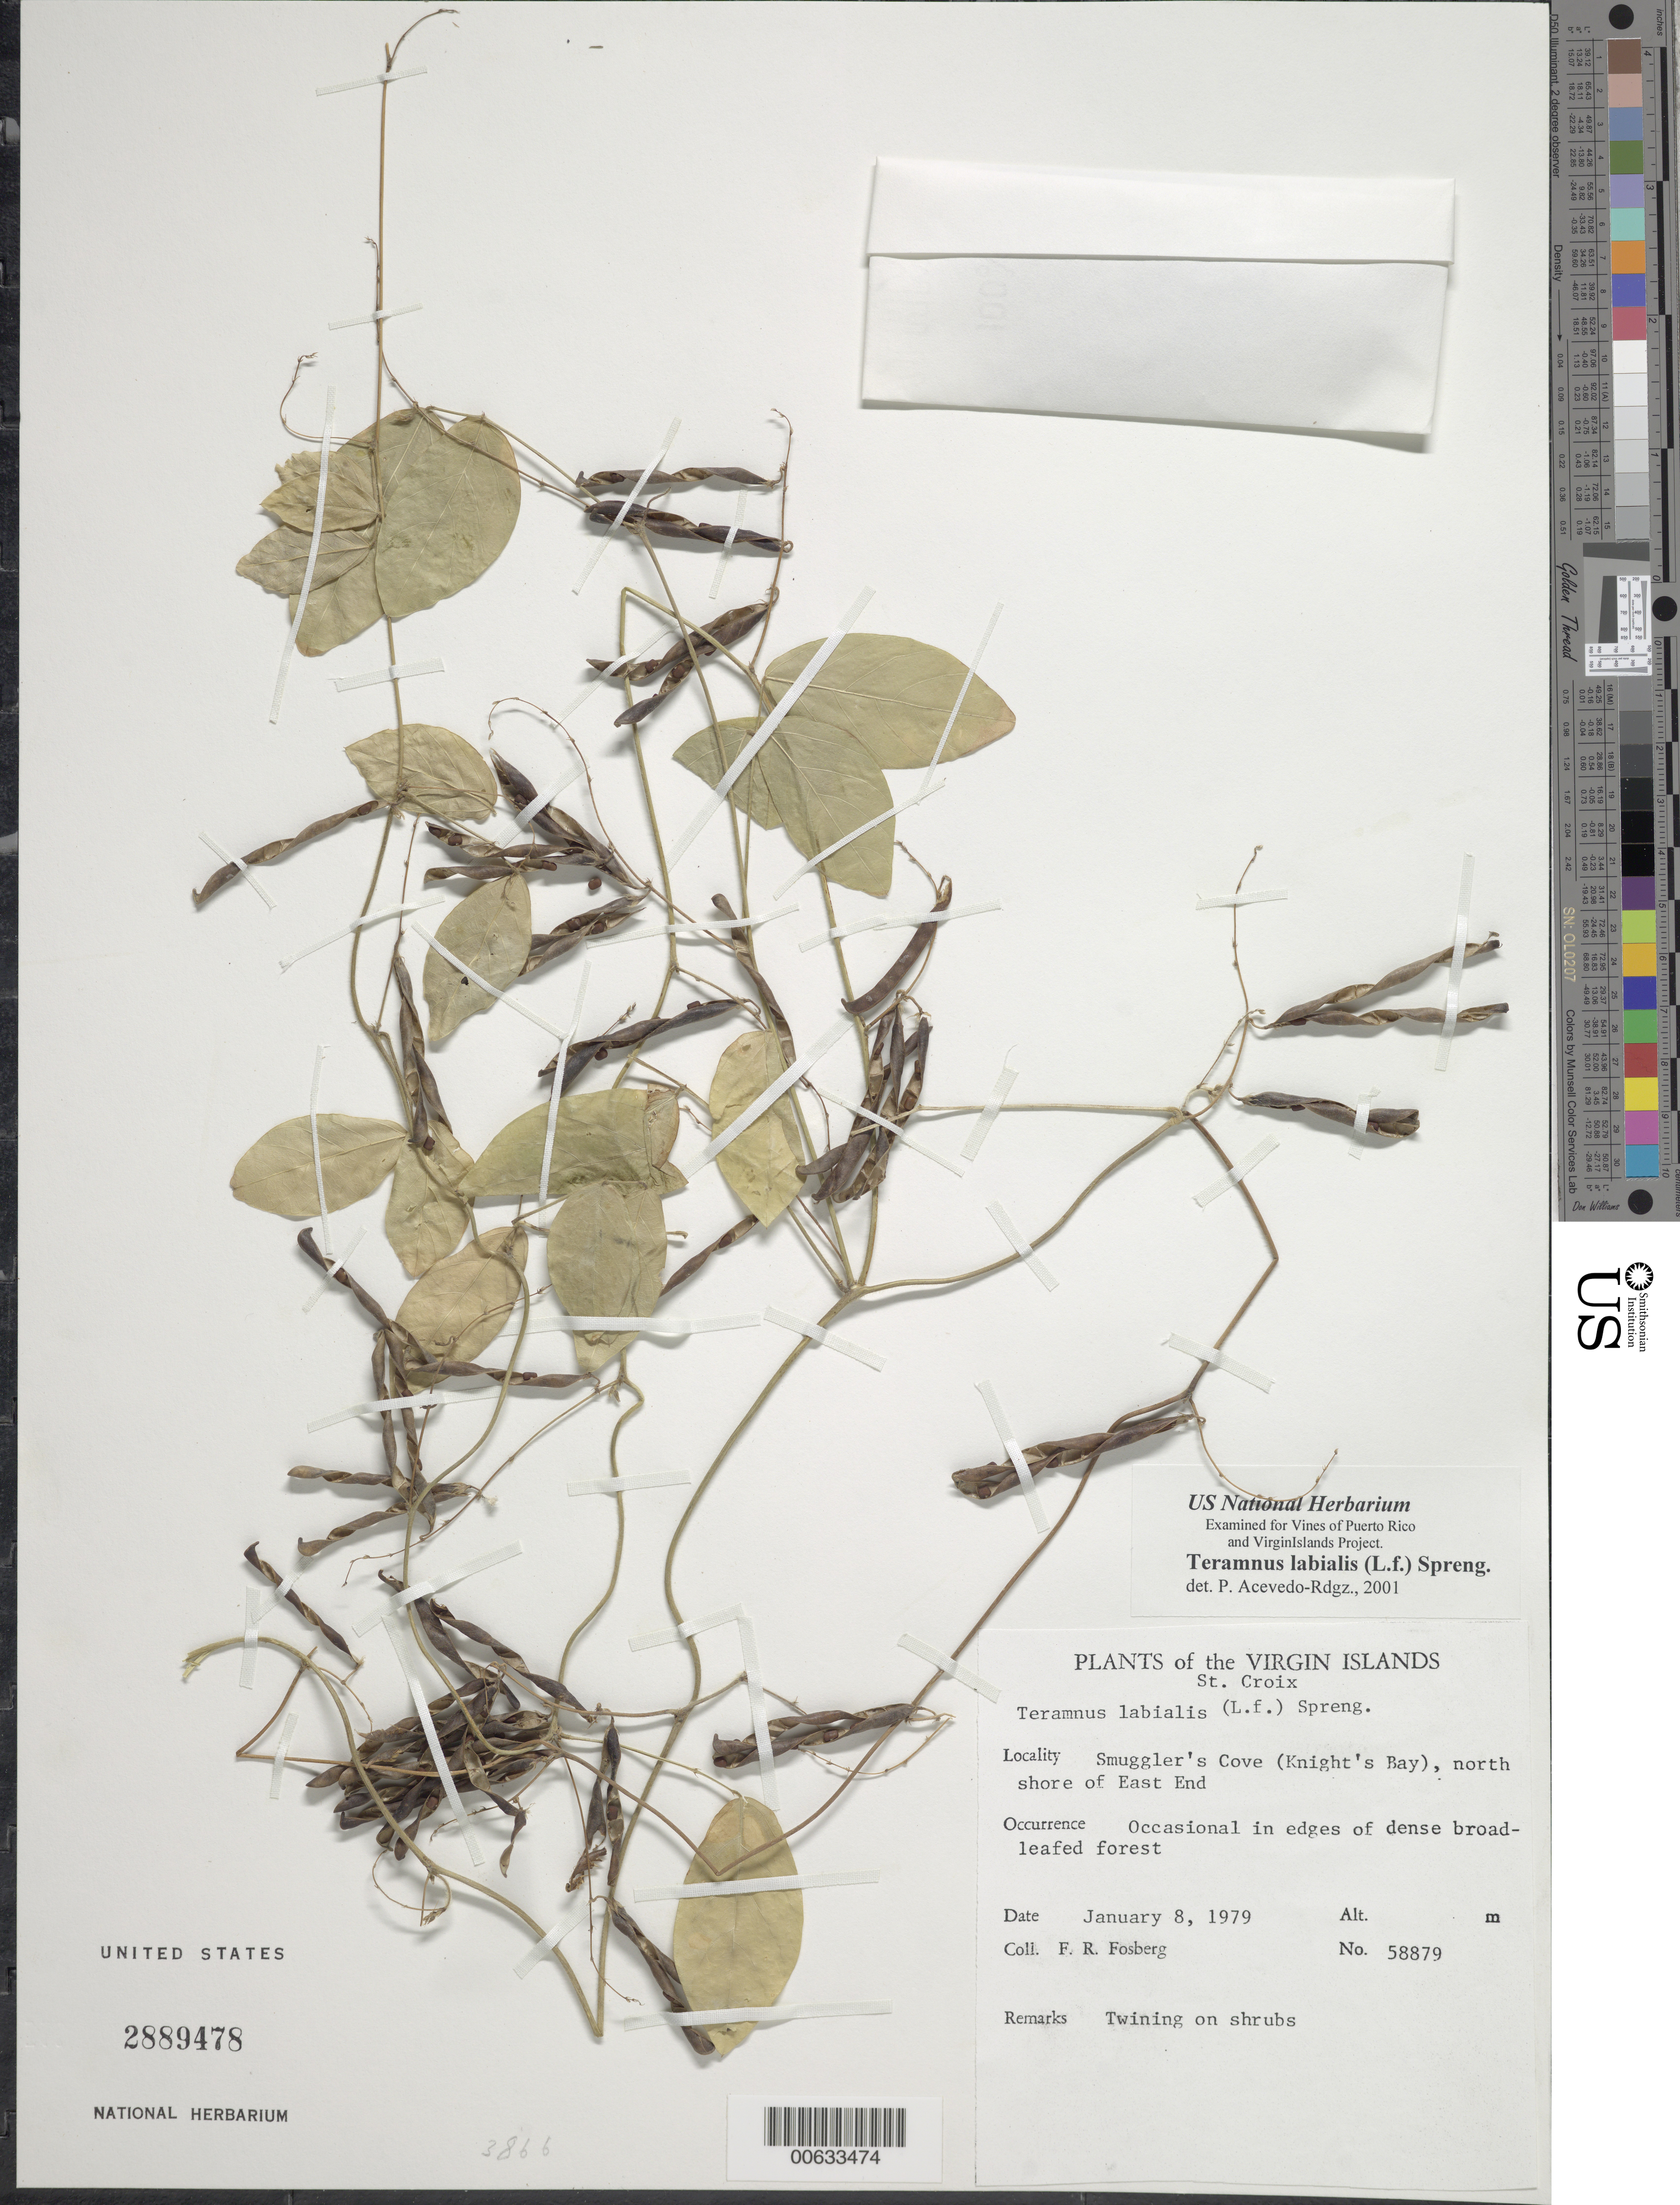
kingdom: Plantae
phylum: Tracheophyta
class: Magnoliopsida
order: Fabales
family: Fabaceae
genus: Teramnus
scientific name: Teramnus labialis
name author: (L. f.) Spreng.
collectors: F. R. Fosberg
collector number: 58879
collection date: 1979-01-08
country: U.S. Virgin Islands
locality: Virgin Islands, St. Croix, Smuggler's Cove (Knight's Bay), north shore of East End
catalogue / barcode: US 2889478